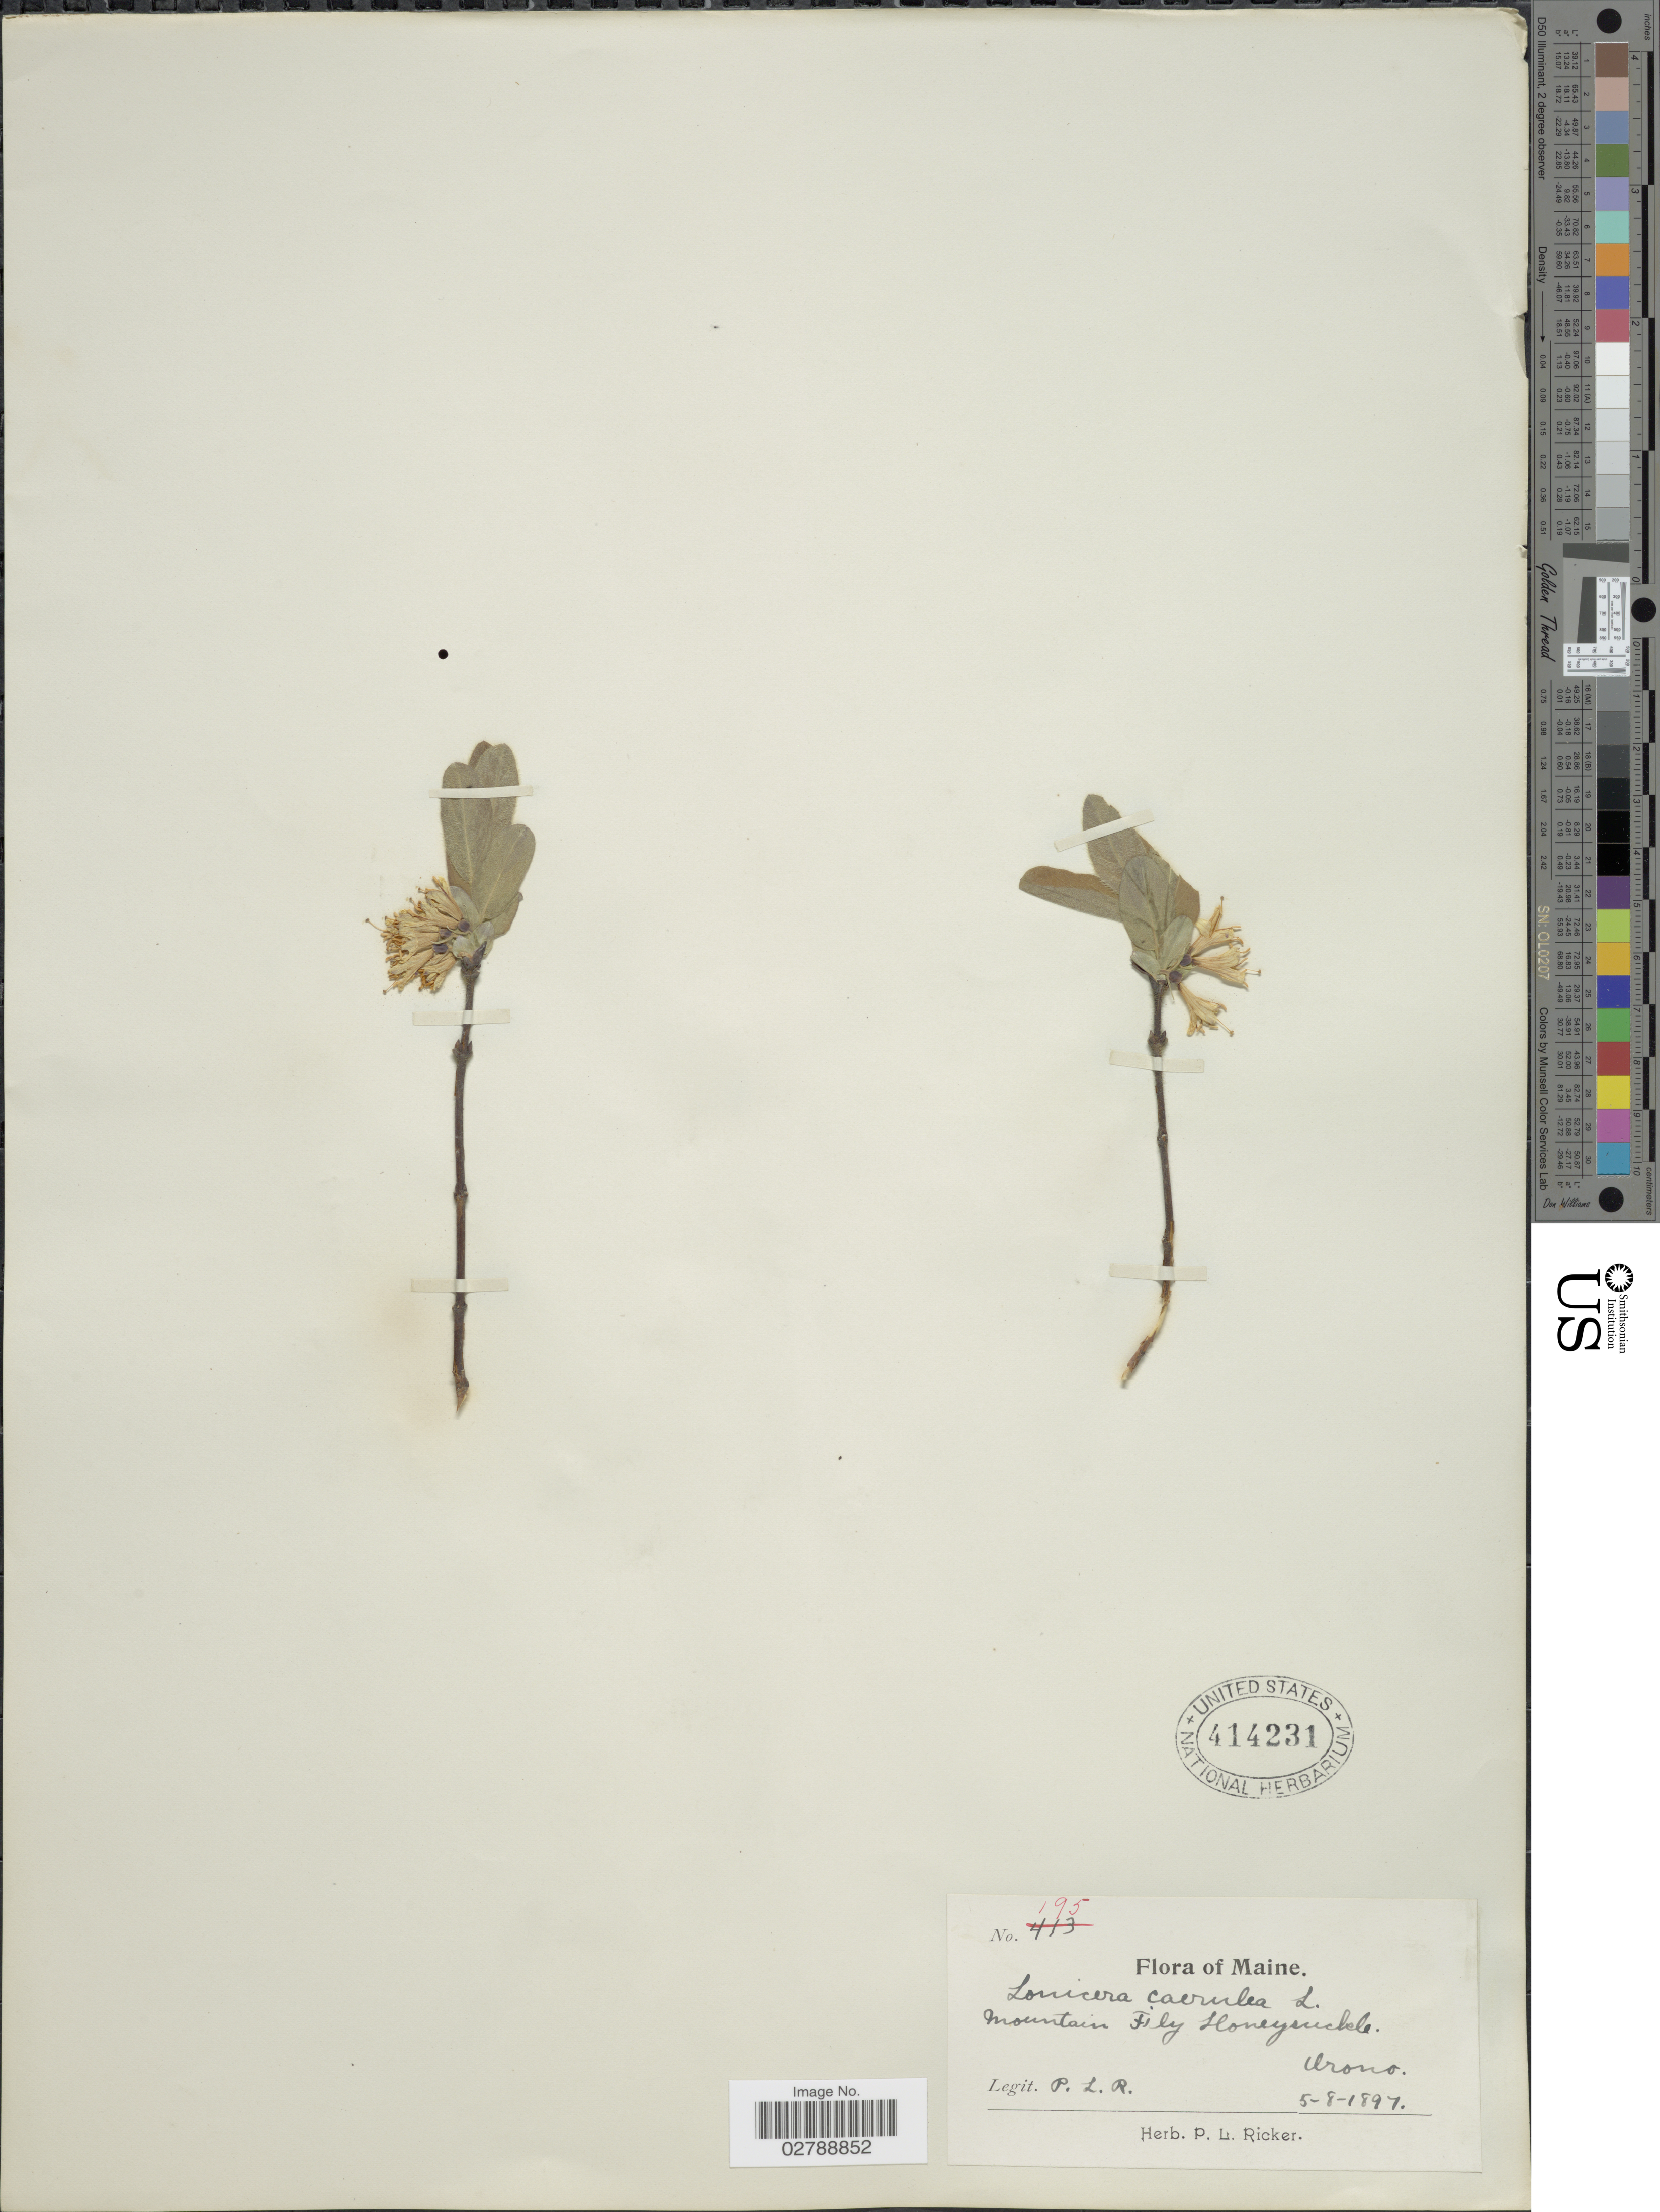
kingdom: Plantae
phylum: Tracheophyta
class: Magnoliopsida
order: Dipsacales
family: Caprifoliaceae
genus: Lonicera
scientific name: Lonicera caerulea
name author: L.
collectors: P. Ricker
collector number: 195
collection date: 1897-08-05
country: United States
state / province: Maine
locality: Orono.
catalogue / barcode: US 414231